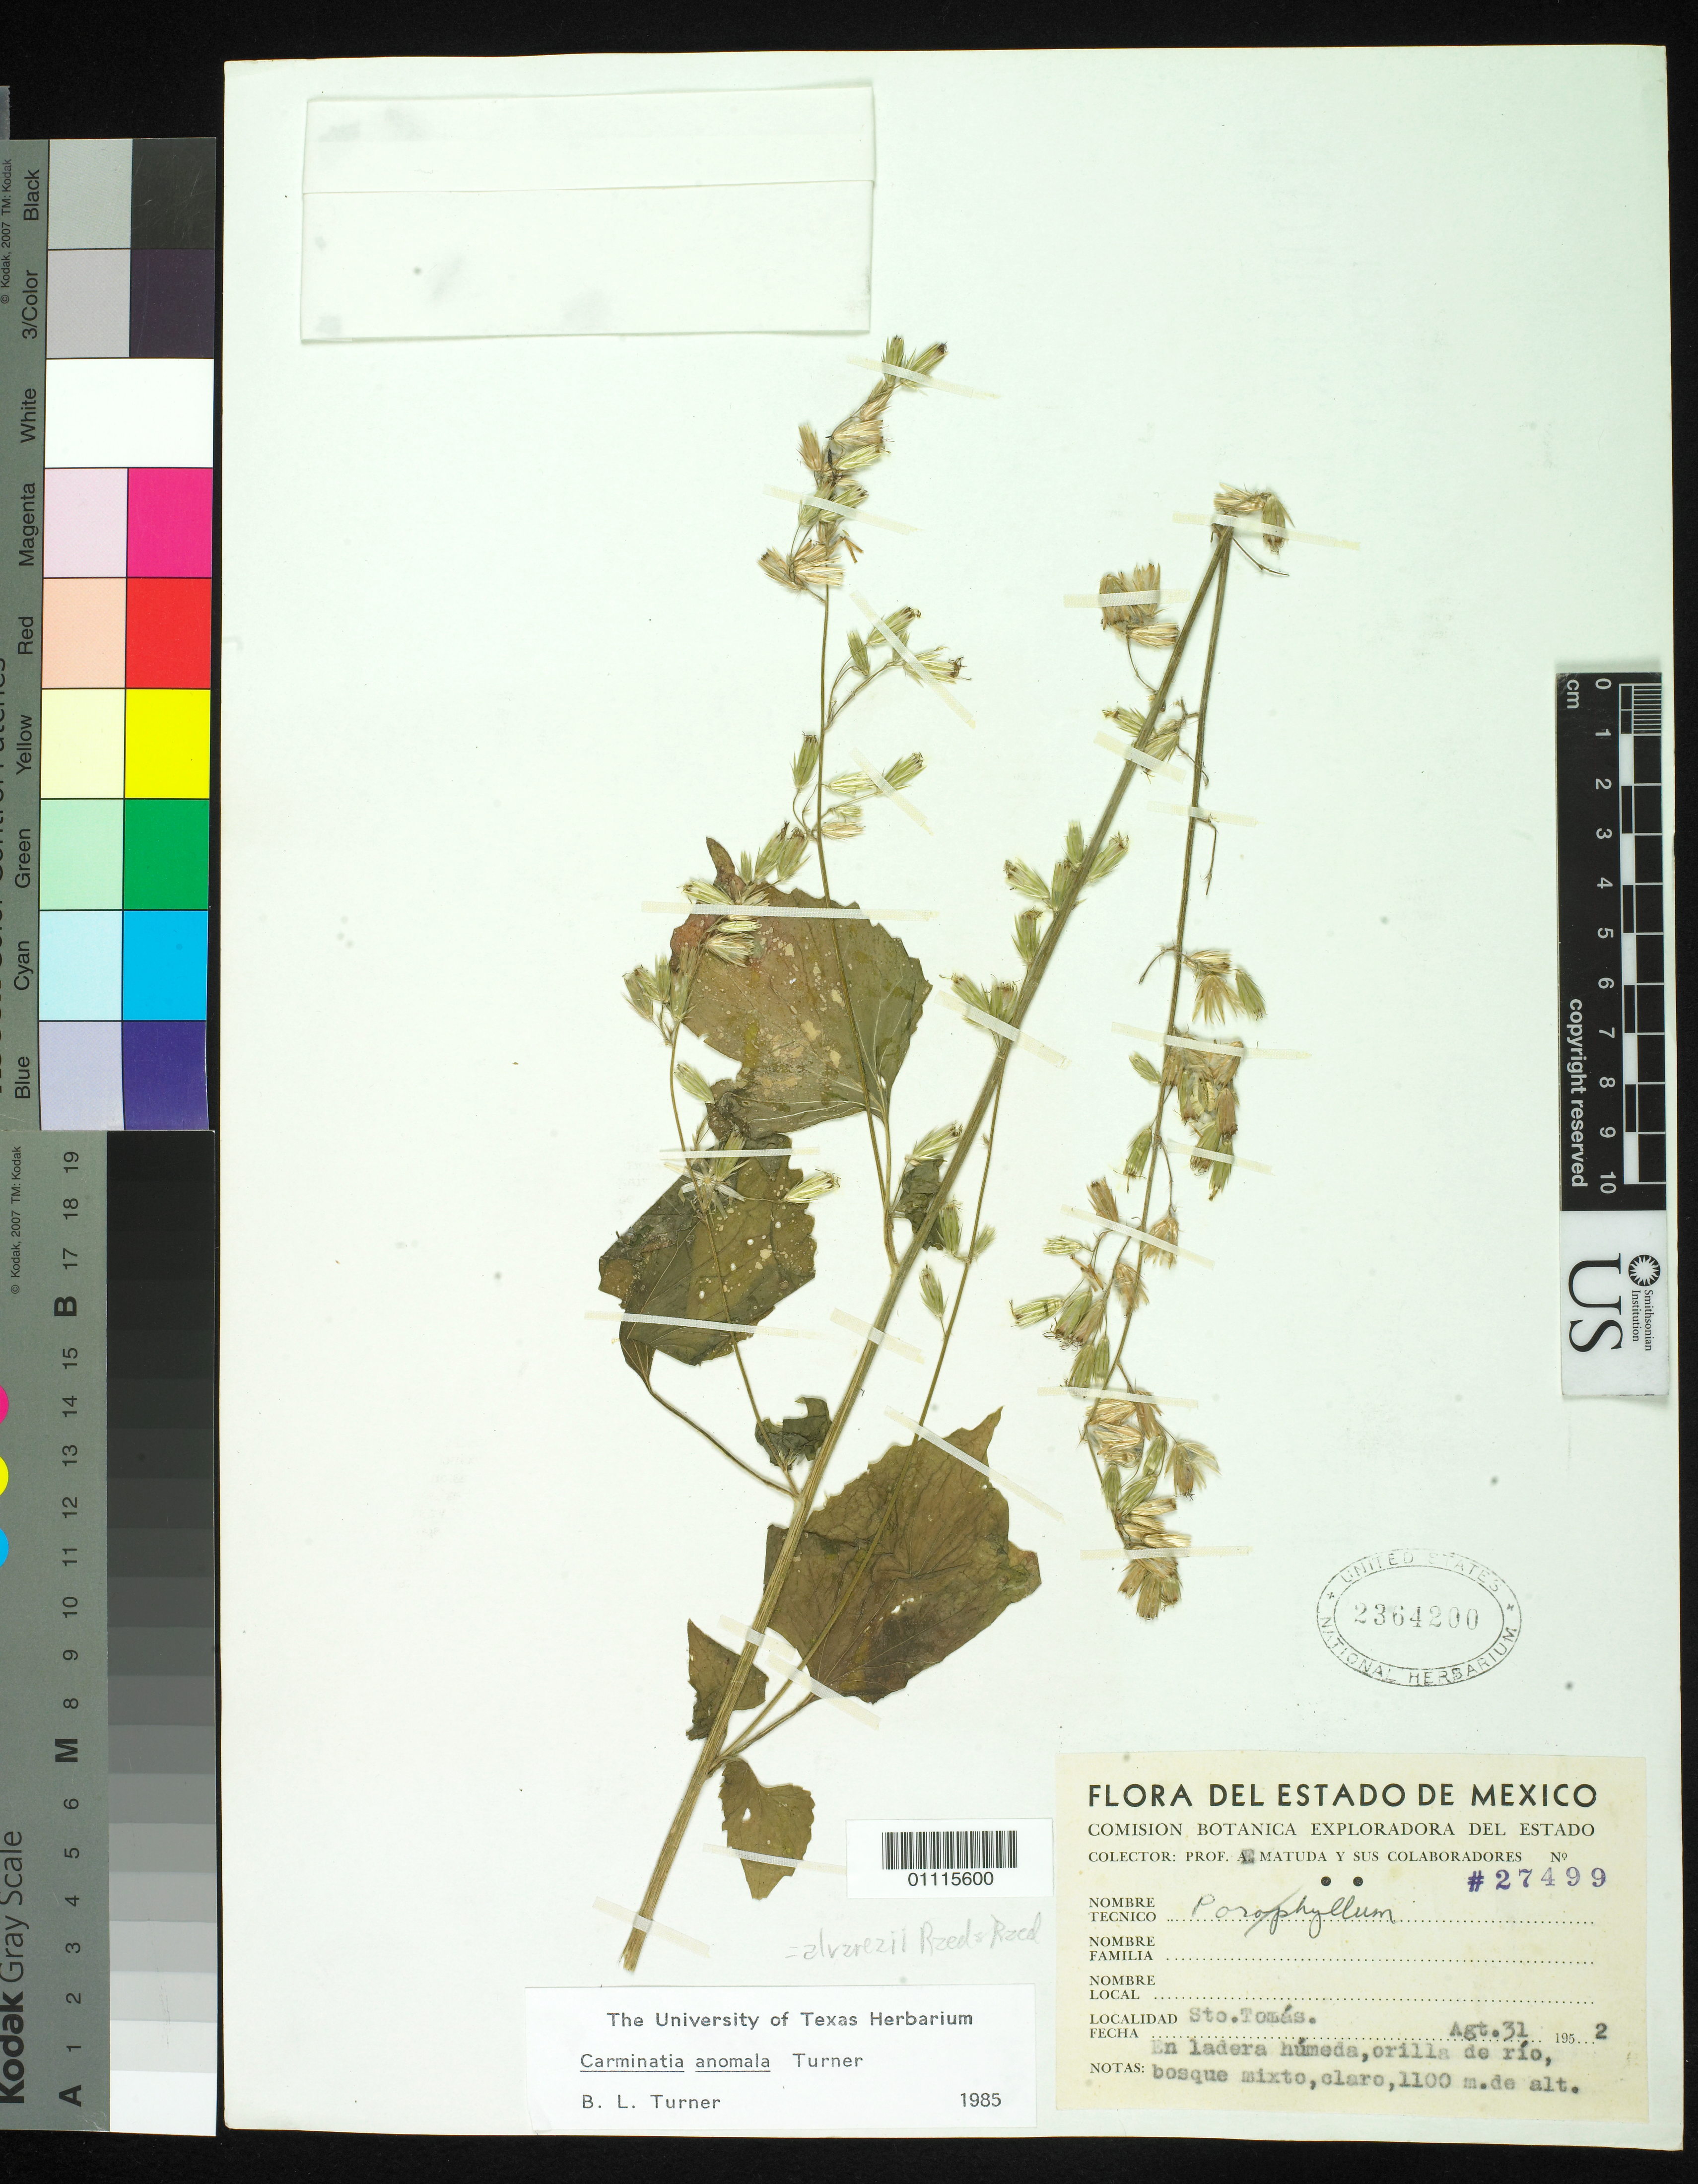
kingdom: Plantae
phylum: Tracheophyta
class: Magnoliopsida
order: Asterales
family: Asteraceae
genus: Carminatia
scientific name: Carminatia anomala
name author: B.L. Turner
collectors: E. Matuda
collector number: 27499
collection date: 1952-08-31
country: Mexico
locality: Sto. Tomas.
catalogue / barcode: US 2364200